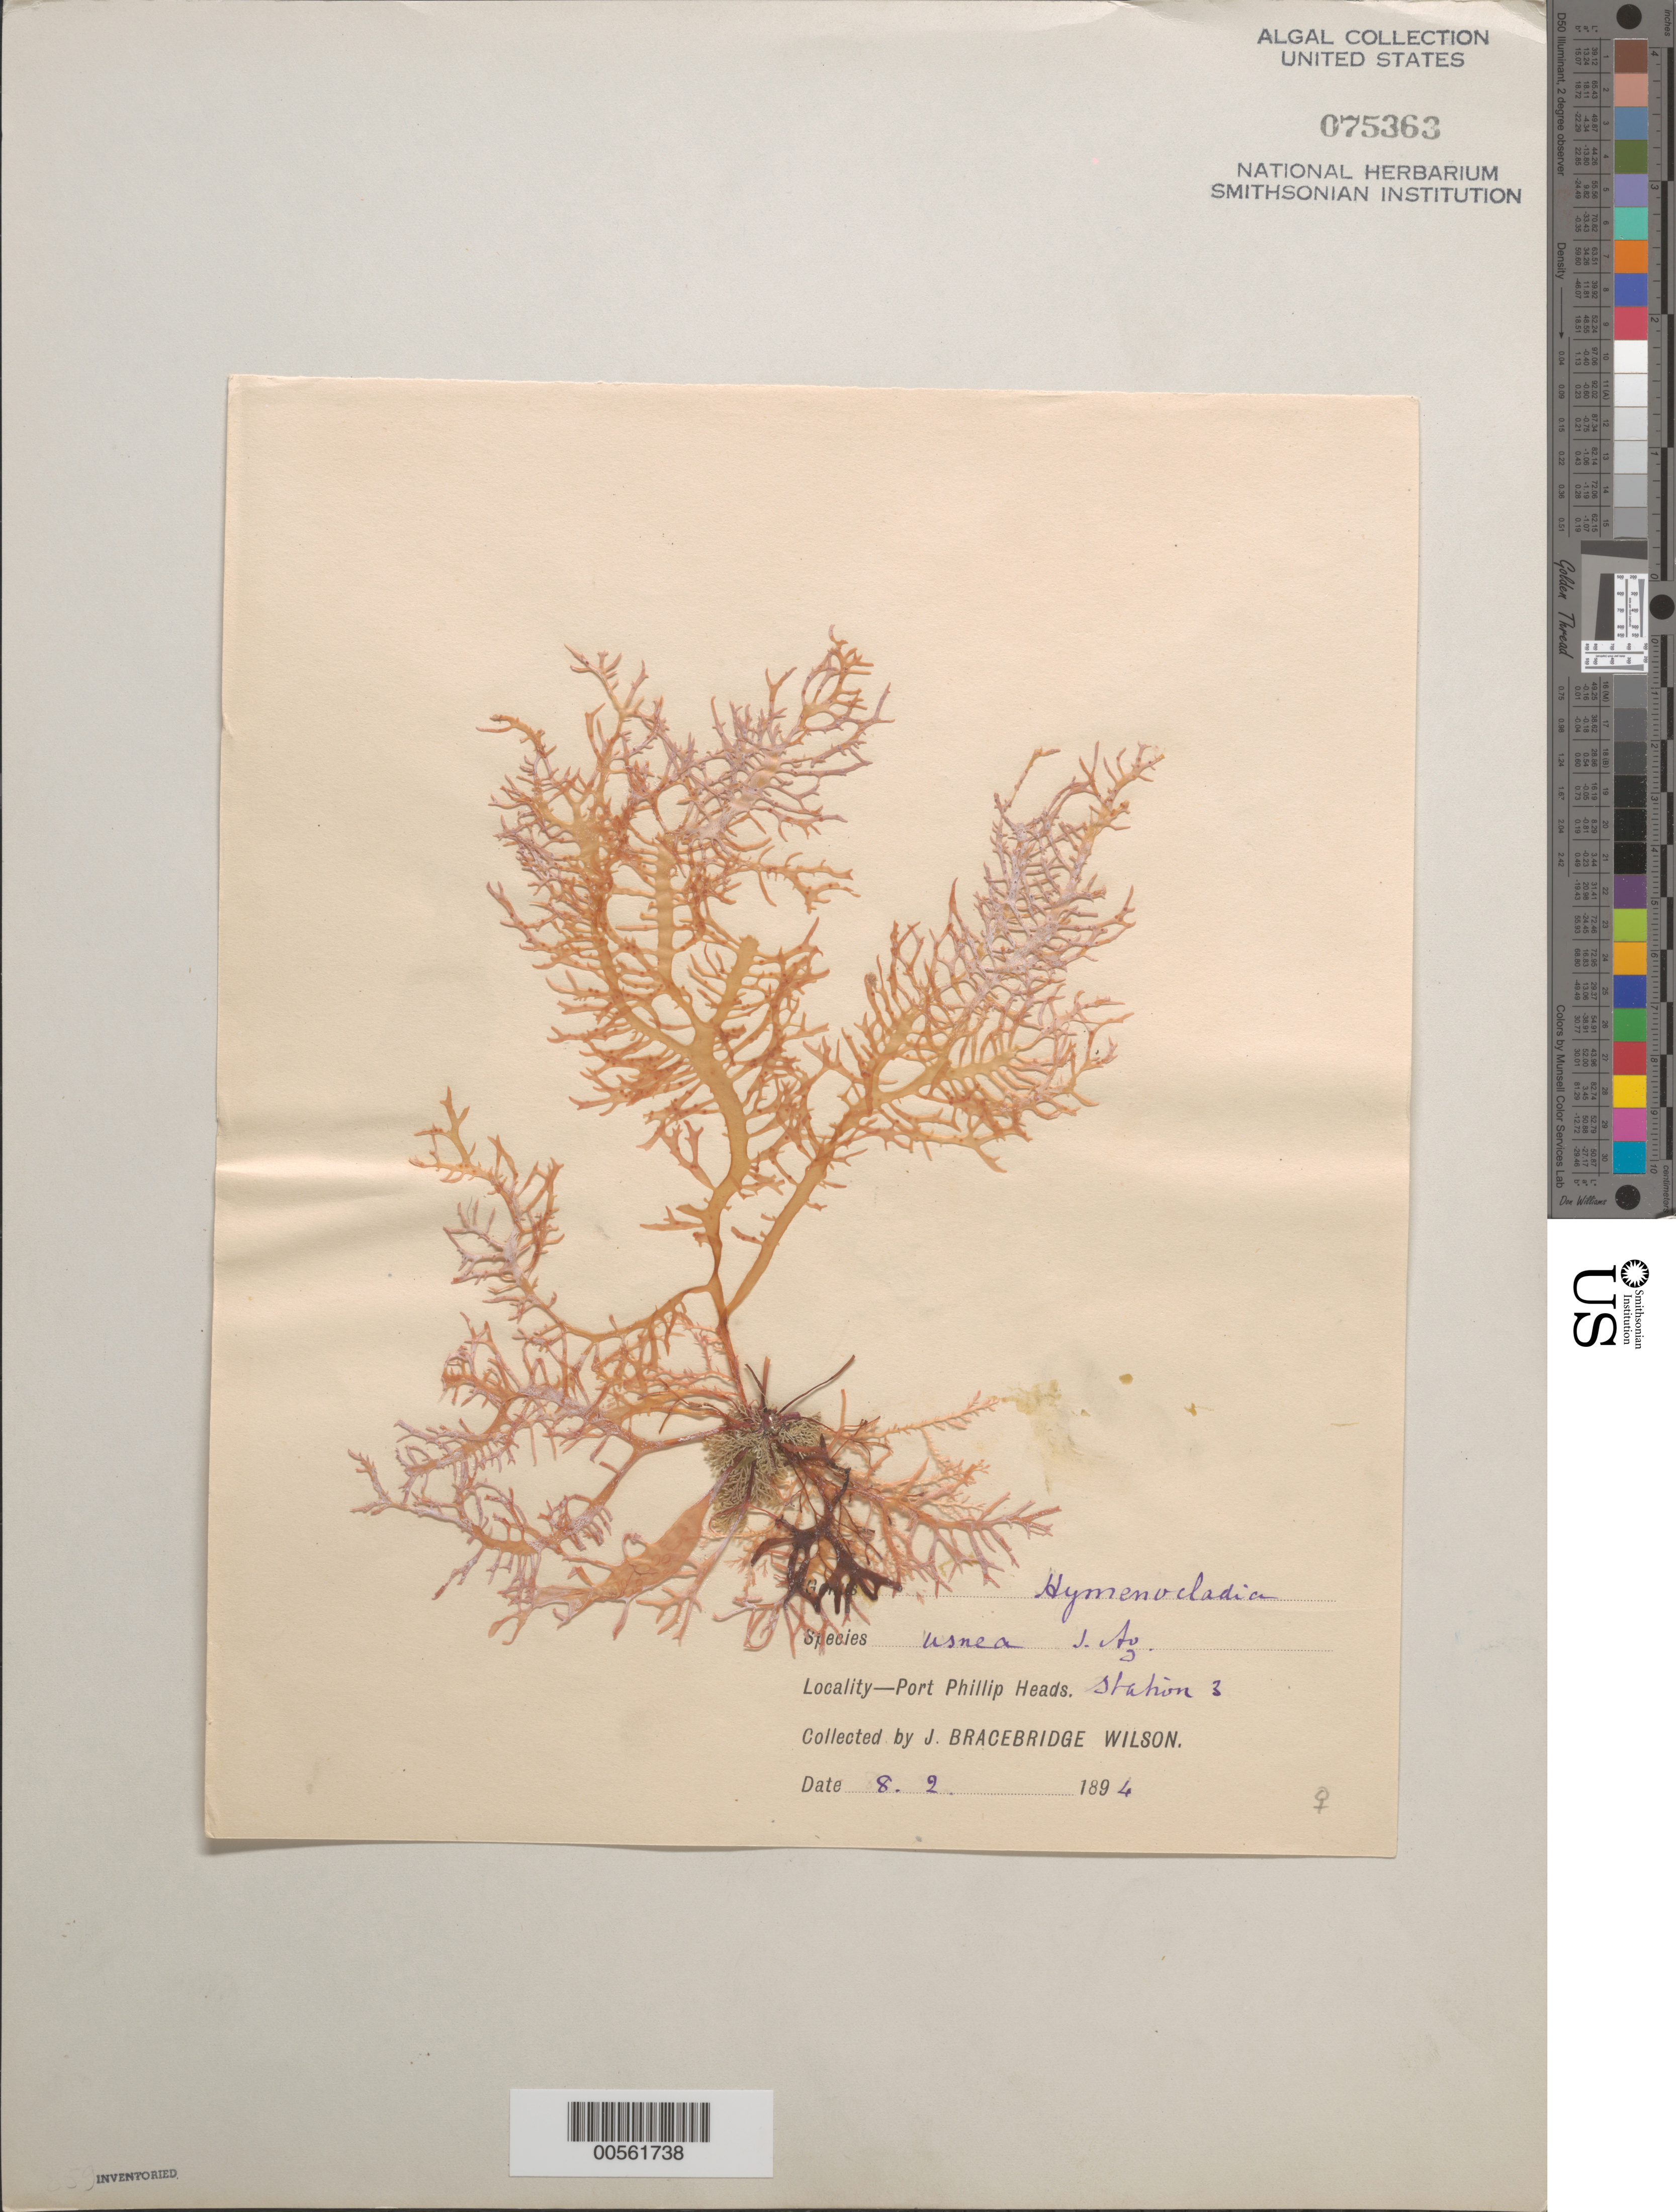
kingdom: Plantae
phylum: Rhodophyta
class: Florideophyceae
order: Rhodymeniales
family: Hymenocladiaceae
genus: Hymenocladia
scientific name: Hymenocladia usnea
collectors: J. B. Wilson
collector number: Station 3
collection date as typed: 08 Feb 1894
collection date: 1894-02-08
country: Australia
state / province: Victoria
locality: Port Phillip Heads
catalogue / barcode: US 75363